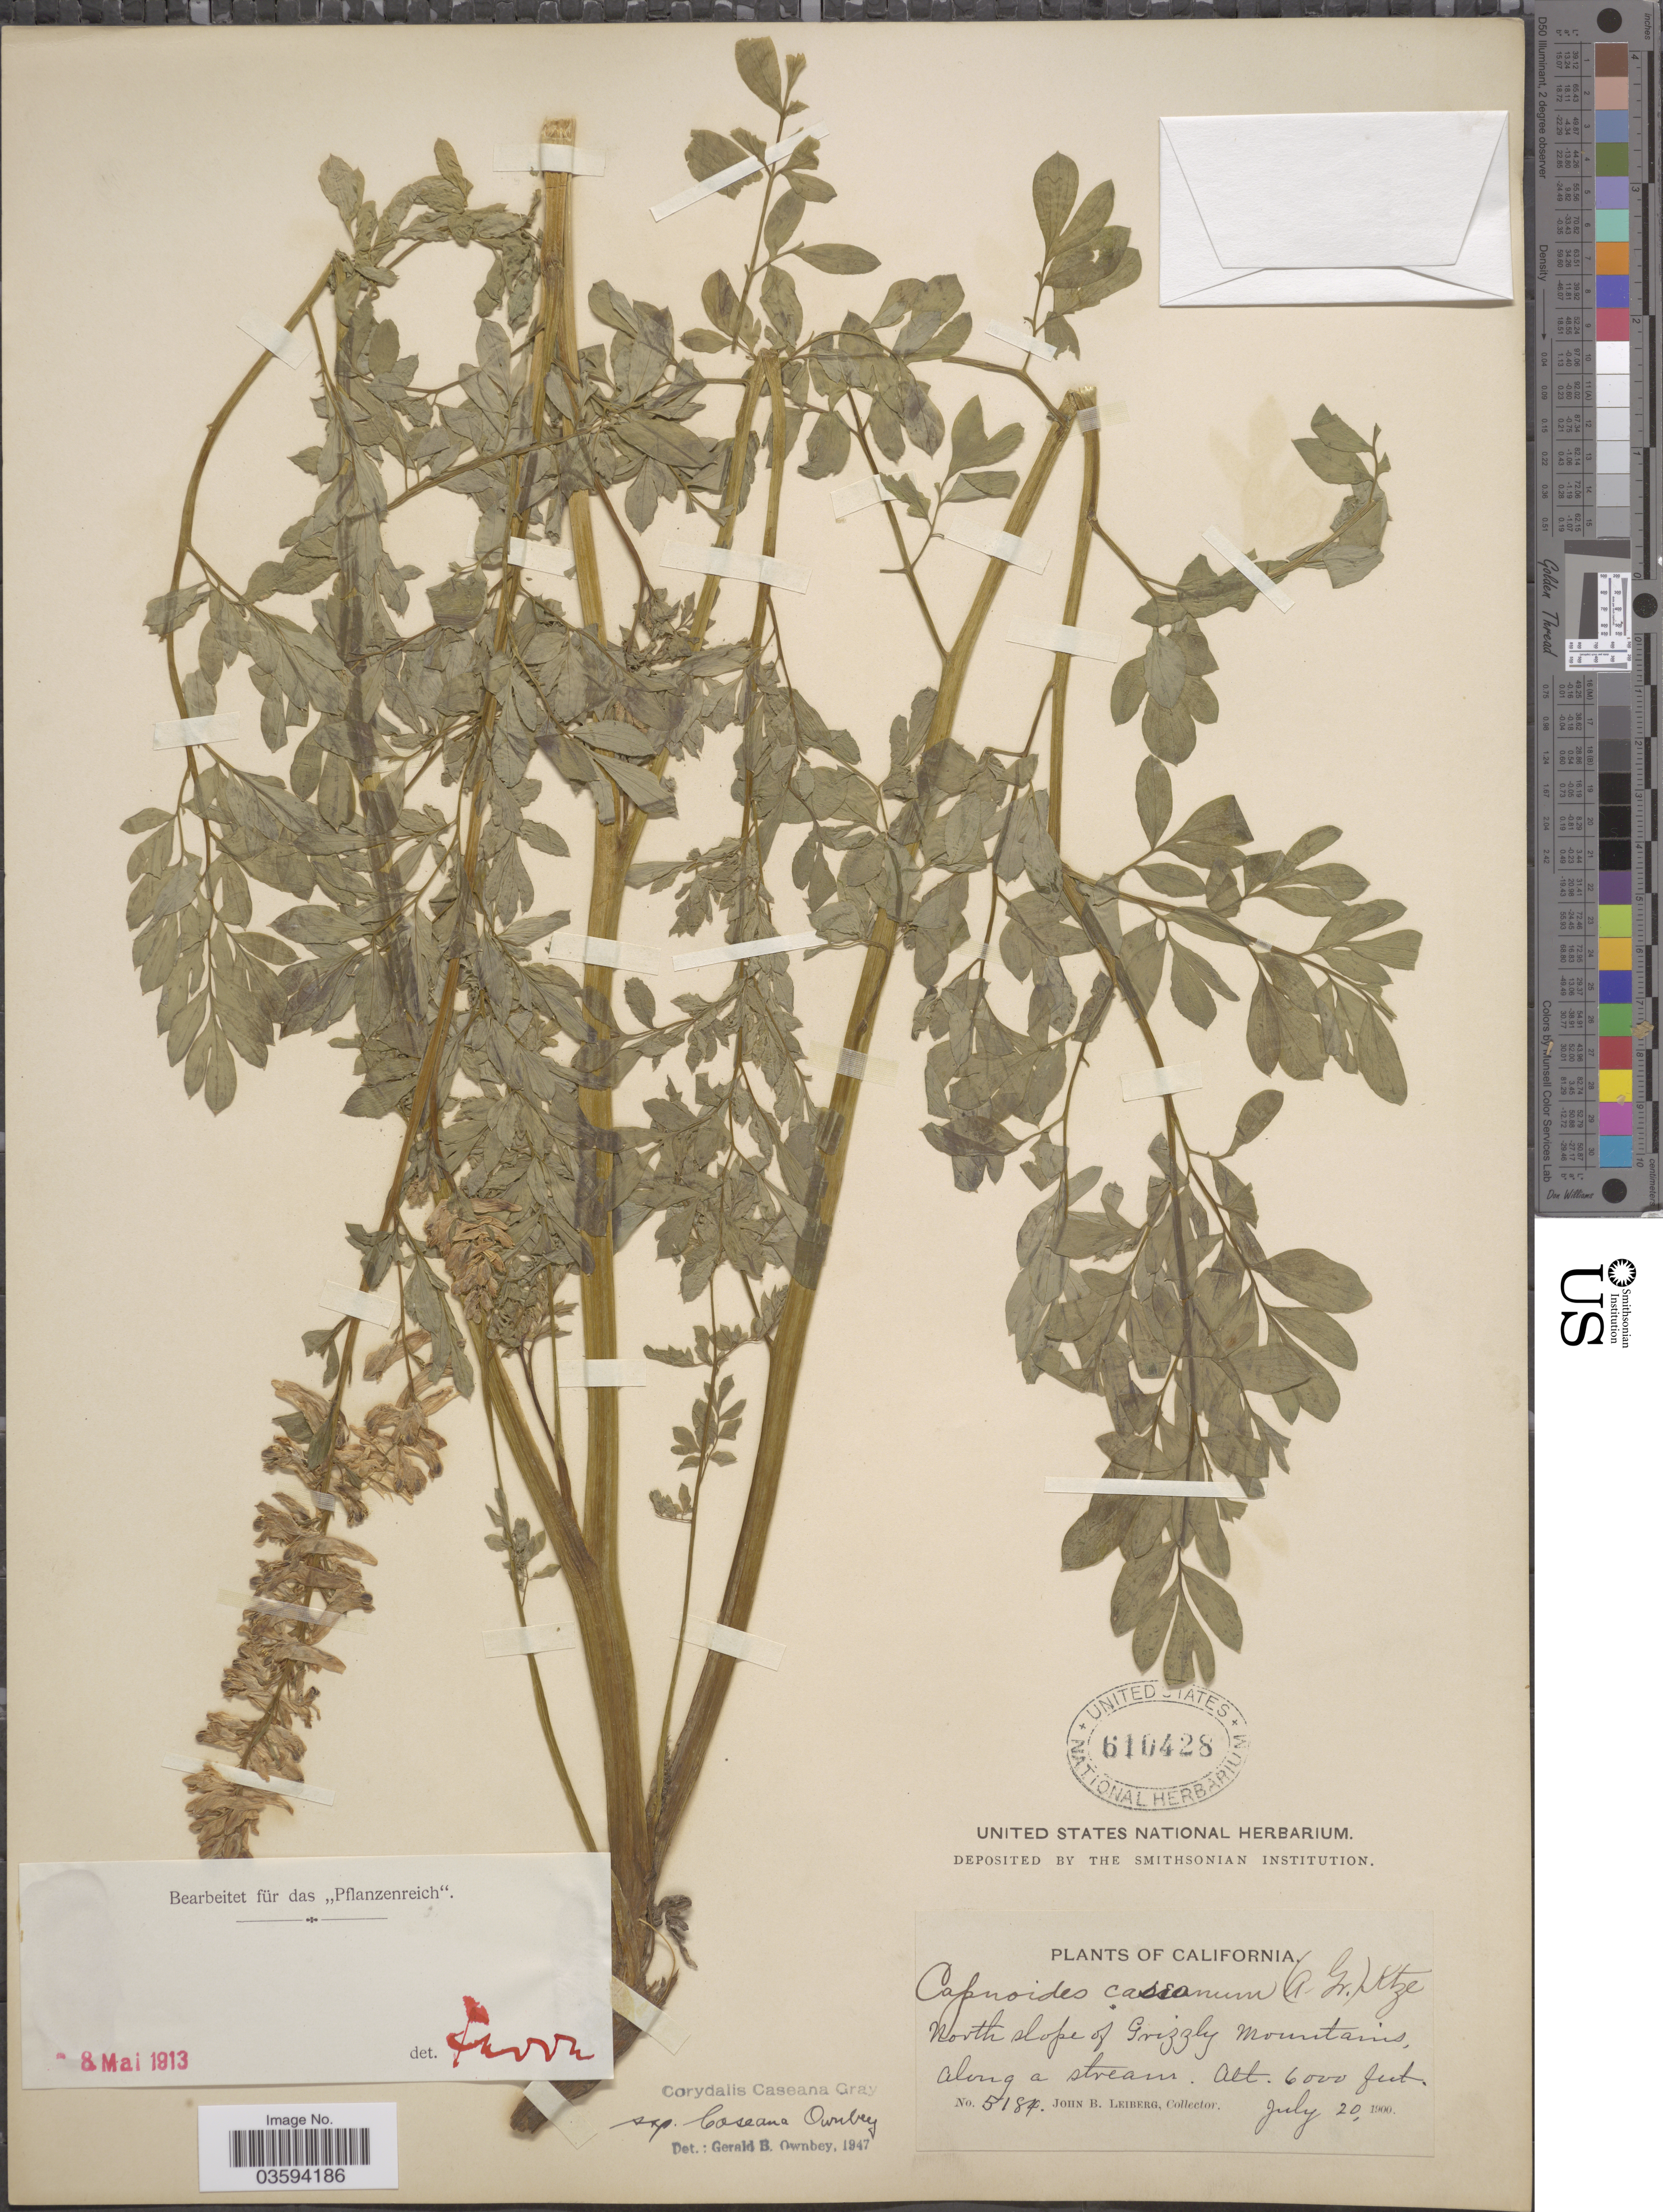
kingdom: Plantae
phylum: Tracheophyta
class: Magnoliopsida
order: Ranunculales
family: Papaveraceae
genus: Corydalis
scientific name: Corydalis caseana subsp. caseana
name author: A. Gray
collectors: J. B. Leiberg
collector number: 5184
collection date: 1900-07-20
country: United States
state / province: California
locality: North slope of Grizzly Mountains, along a stream.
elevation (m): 1829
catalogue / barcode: US 610428